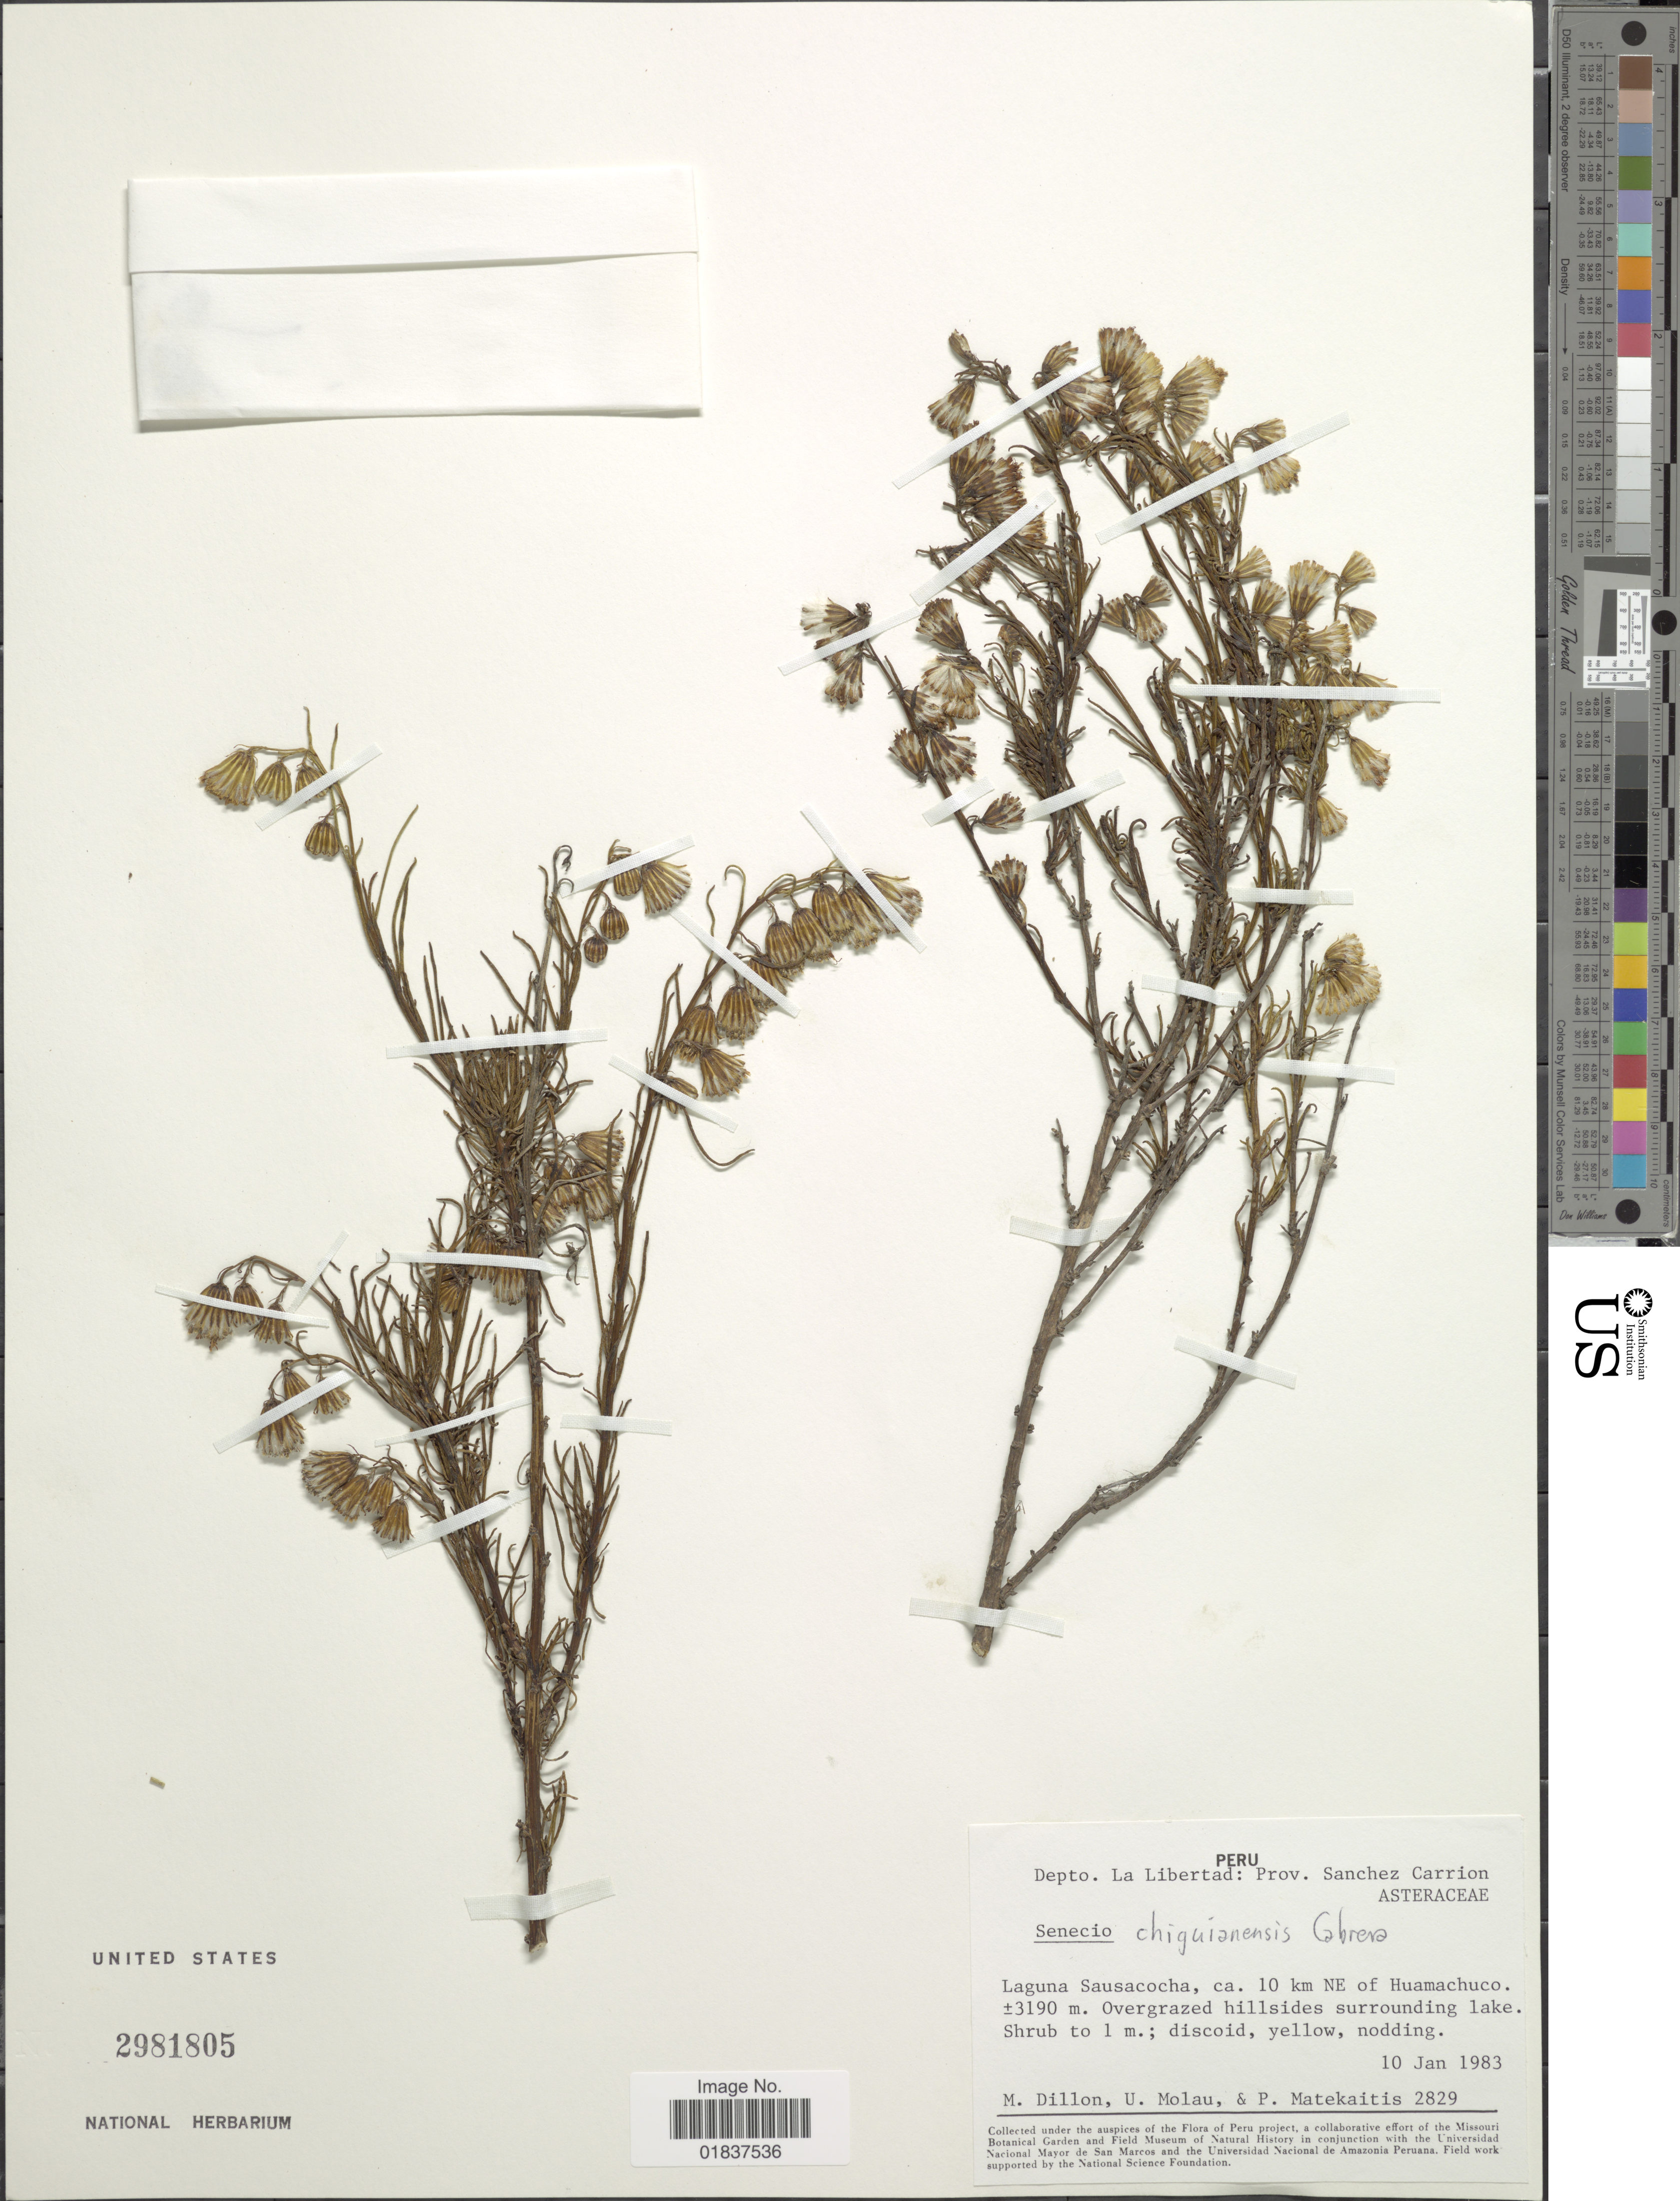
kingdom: Plantae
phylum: Tracheophyta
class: Magnoliopsida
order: Asterales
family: Asteraceae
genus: Senecio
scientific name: Senecio chiquianensis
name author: Cabrera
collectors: M. O. Dillon, U. Molau & P. Matekaitis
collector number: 2829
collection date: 1983-01-10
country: Peru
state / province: La Libertad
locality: Depto. La Libertad: Prov. Sanchez Carrion. Laguna Sausacocha, ca. 10 km NE of Huamachuco.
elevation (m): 3190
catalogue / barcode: US 2981805